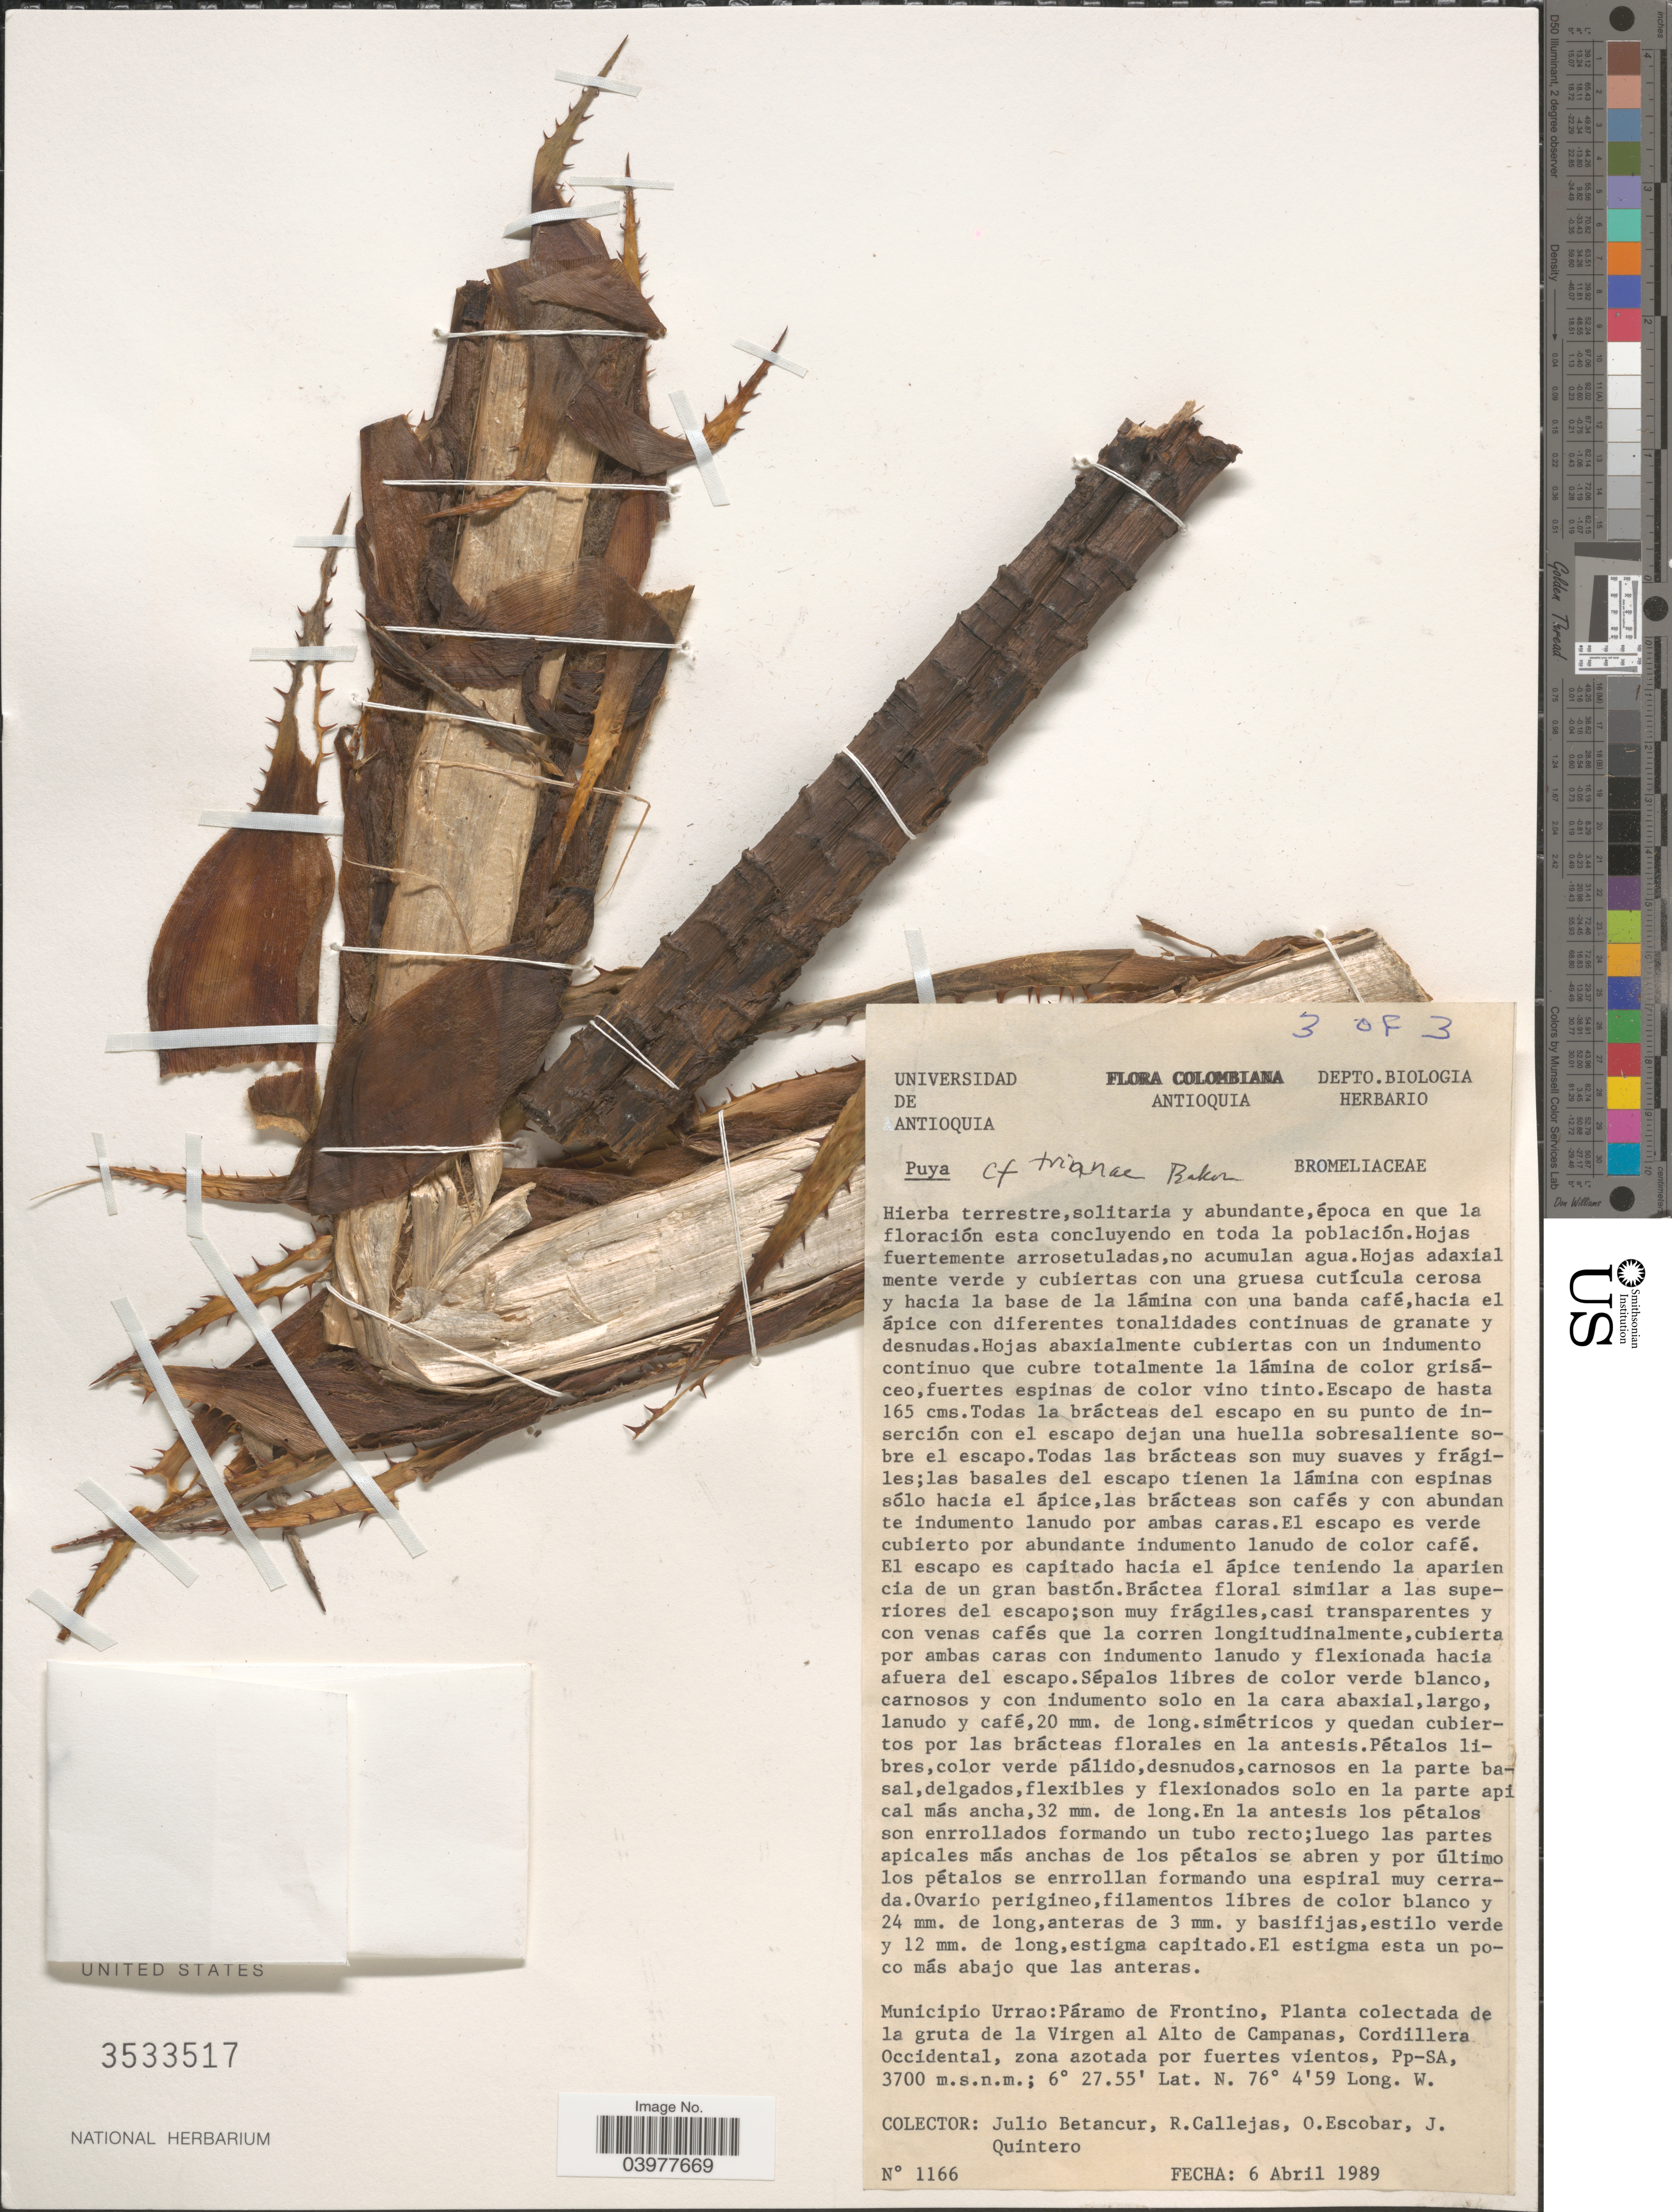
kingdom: Plantae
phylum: Tracheophyta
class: Liliopsida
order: Poales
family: Bromeliaceae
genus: Puya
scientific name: Puya trianae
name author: Baker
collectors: J. Betancur, R. Callejas, O. Escobar & J. Quintero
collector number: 1166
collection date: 1989-04-06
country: Colombia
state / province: Antioquia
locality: Municipio Urrao: Páramo de Frontino, la gruta de la Virgen al Alto de Campanas, Cordillera Occidental, zona azotada por fuertes vientos.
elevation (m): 3700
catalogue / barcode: US 3533517